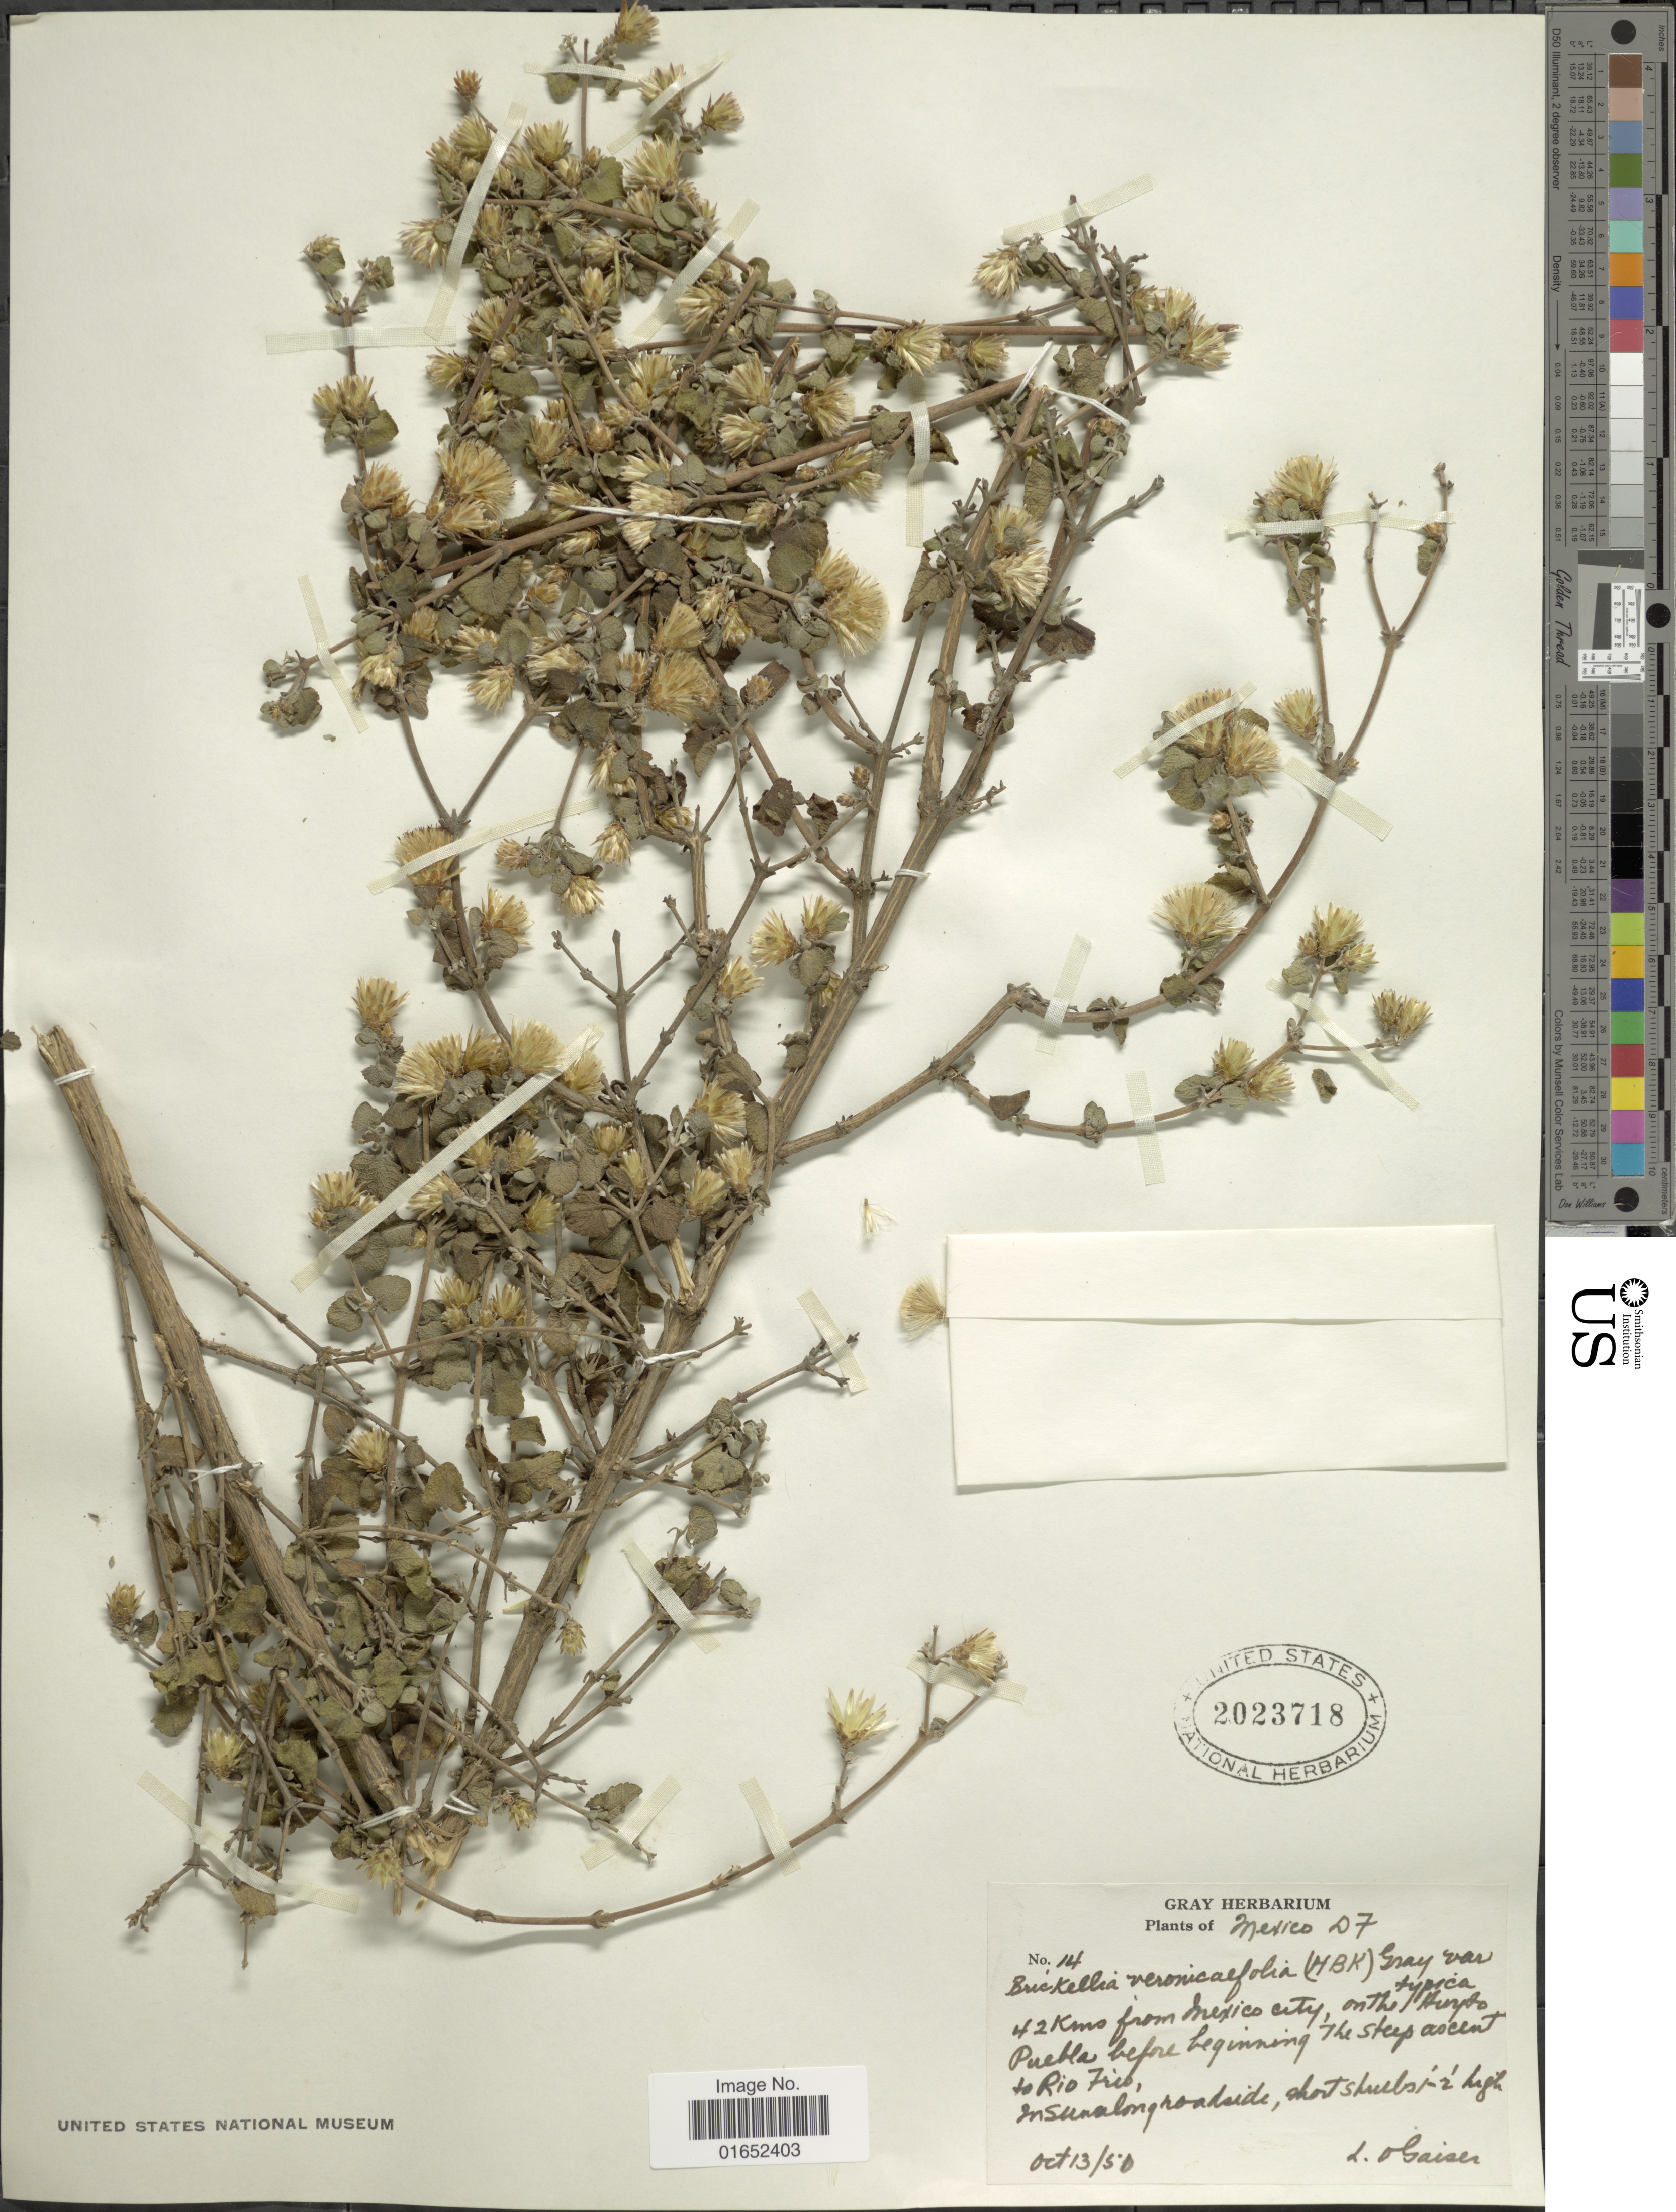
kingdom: Plantae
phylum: Tracheophyta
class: Magnoliopsida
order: Asterales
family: Asteraceae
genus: Brickellia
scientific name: Brickellia veronicaefolia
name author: (Kunth) A. Gray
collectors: L. Gaiser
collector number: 14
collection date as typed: Transcribed d/m/y: 13/10/50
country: Mexico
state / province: Puebla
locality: D.F., 42 Kms from Mexico City, on the Puebla before beginning the steep ascent to Rio Frio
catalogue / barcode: US 2023718